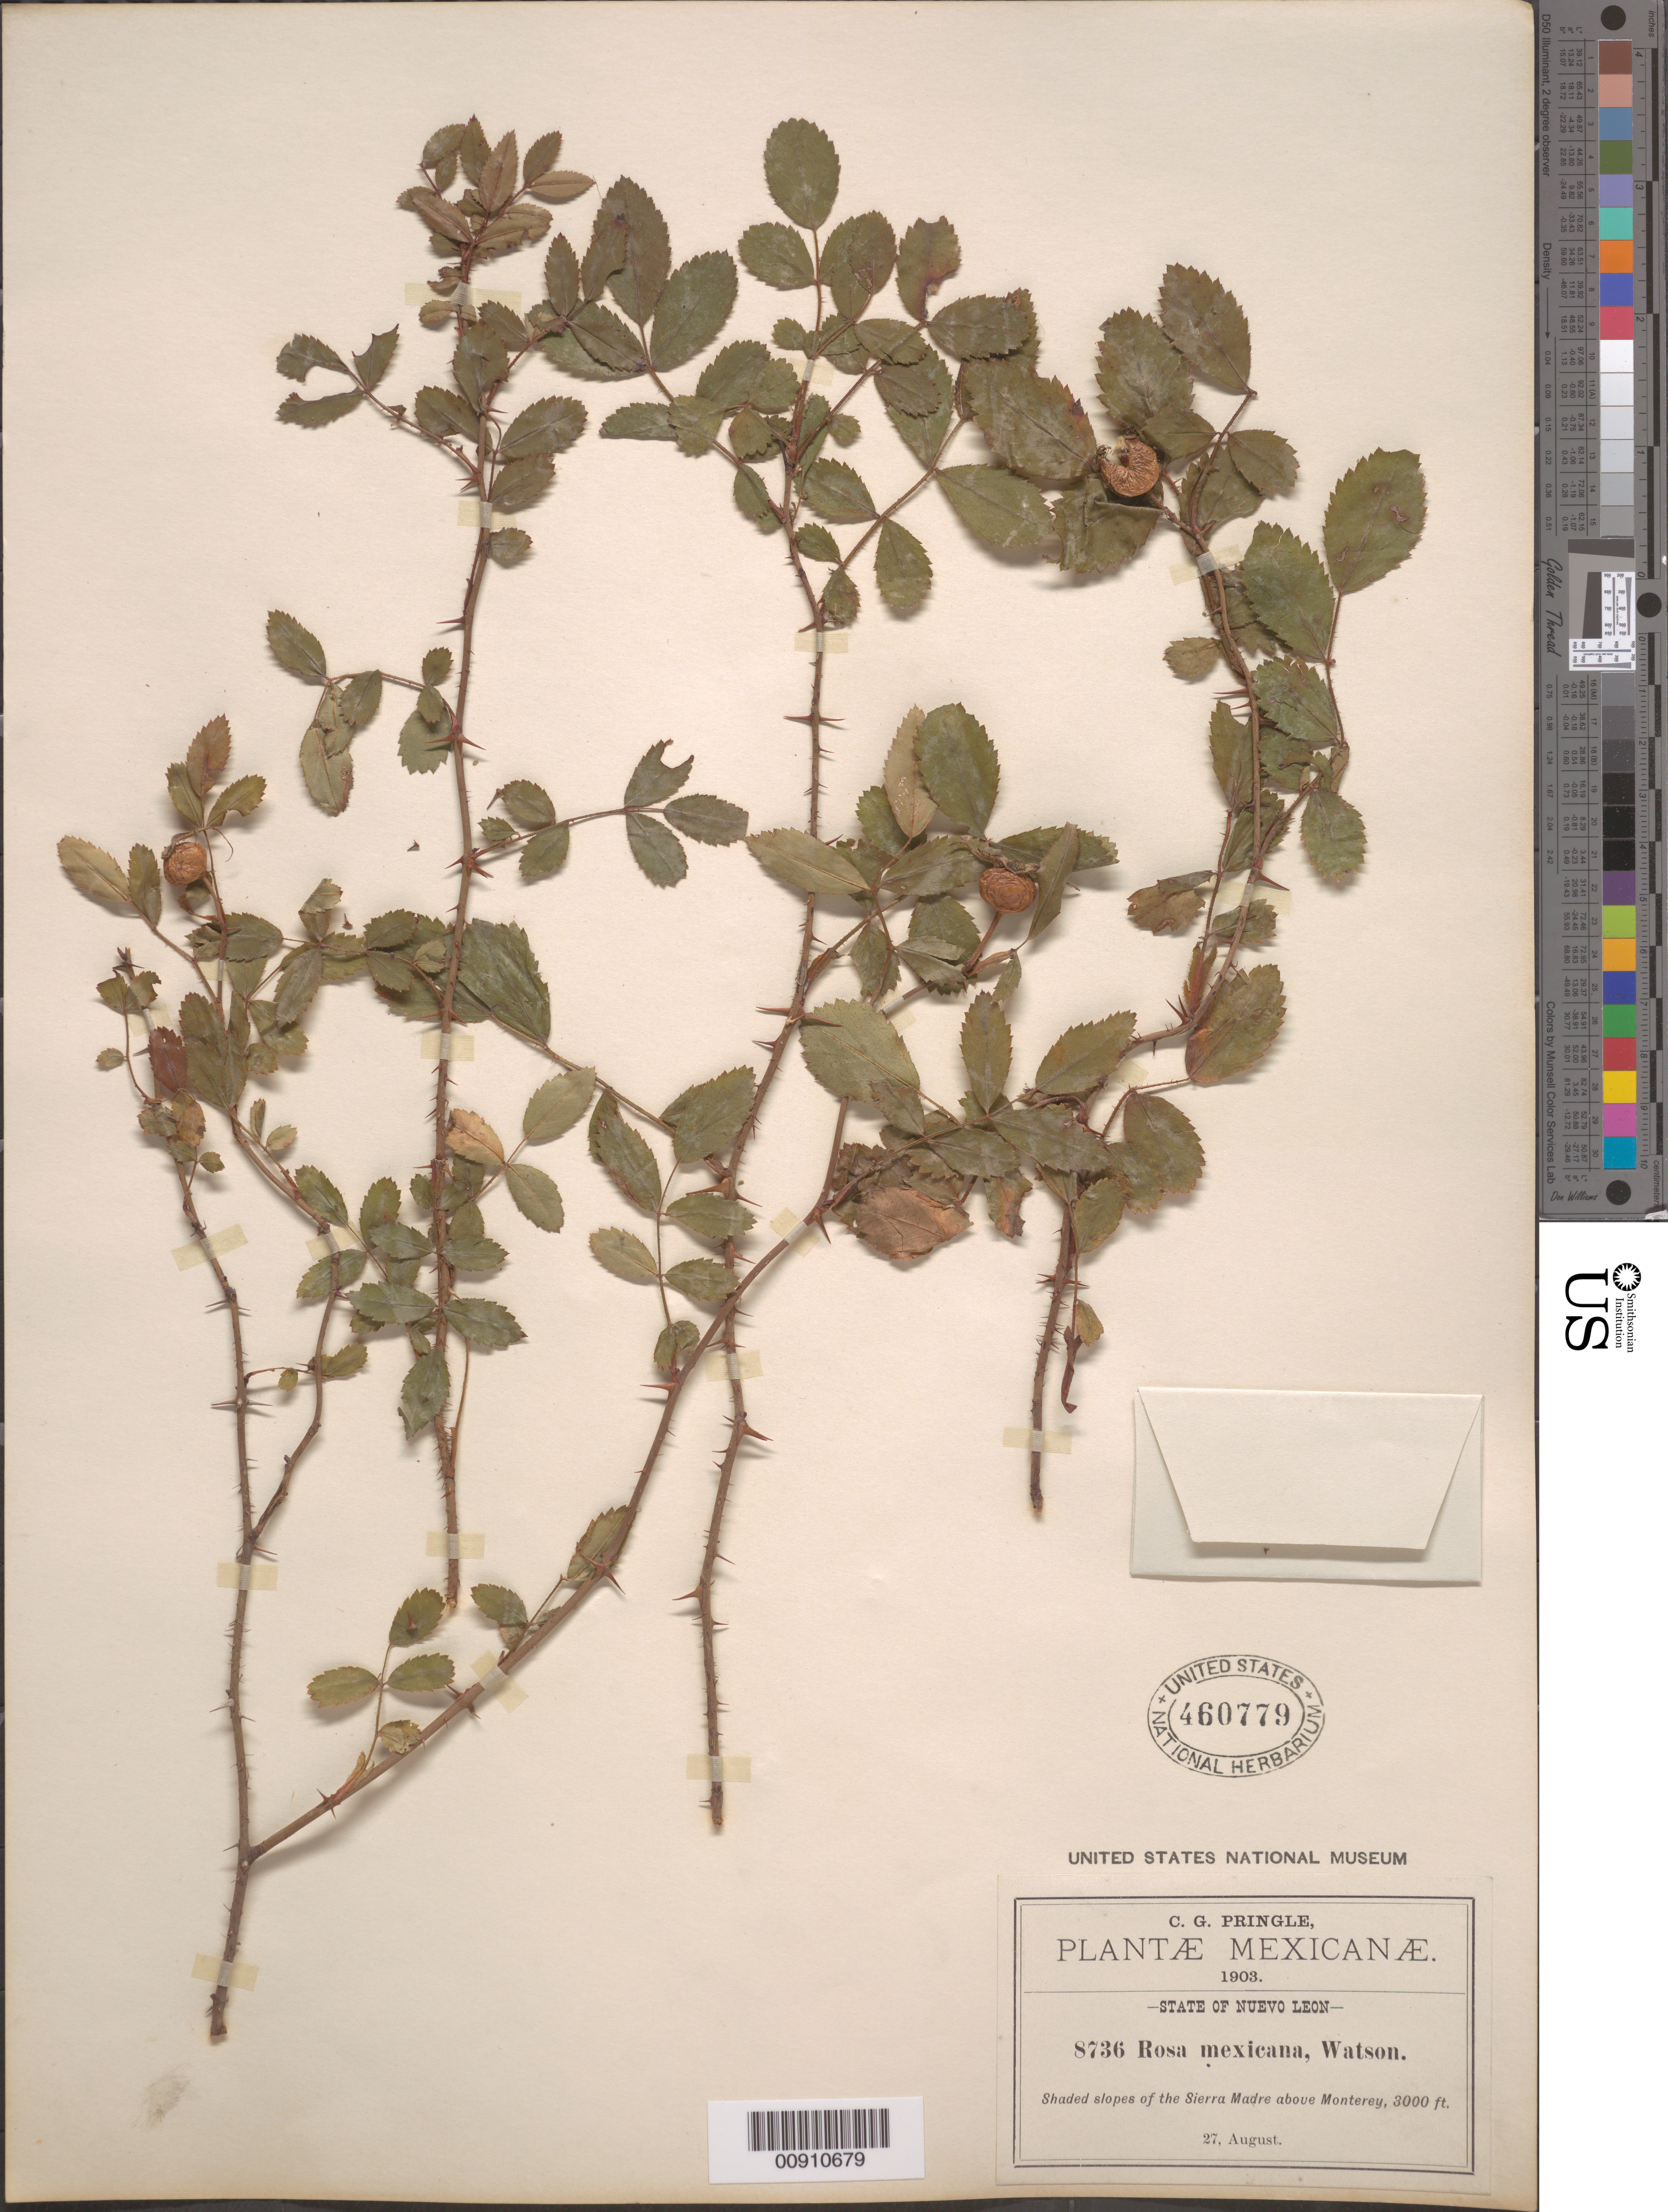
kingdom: Plantae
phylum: Tracheophyta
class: Magnoliopsida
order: Rosales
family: Rosaceae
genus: Rosa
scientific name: Rosa mexicana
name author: S. Watson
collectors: C. G. Pringle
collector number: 8736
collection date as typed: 27 Aug 1903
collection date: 1903-08-27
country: Mexico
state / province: Nuevo León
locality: Sierra Madre above Monterrey.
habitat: Shaded slopes of the Sierra.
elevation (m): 914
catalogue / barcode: US 460779